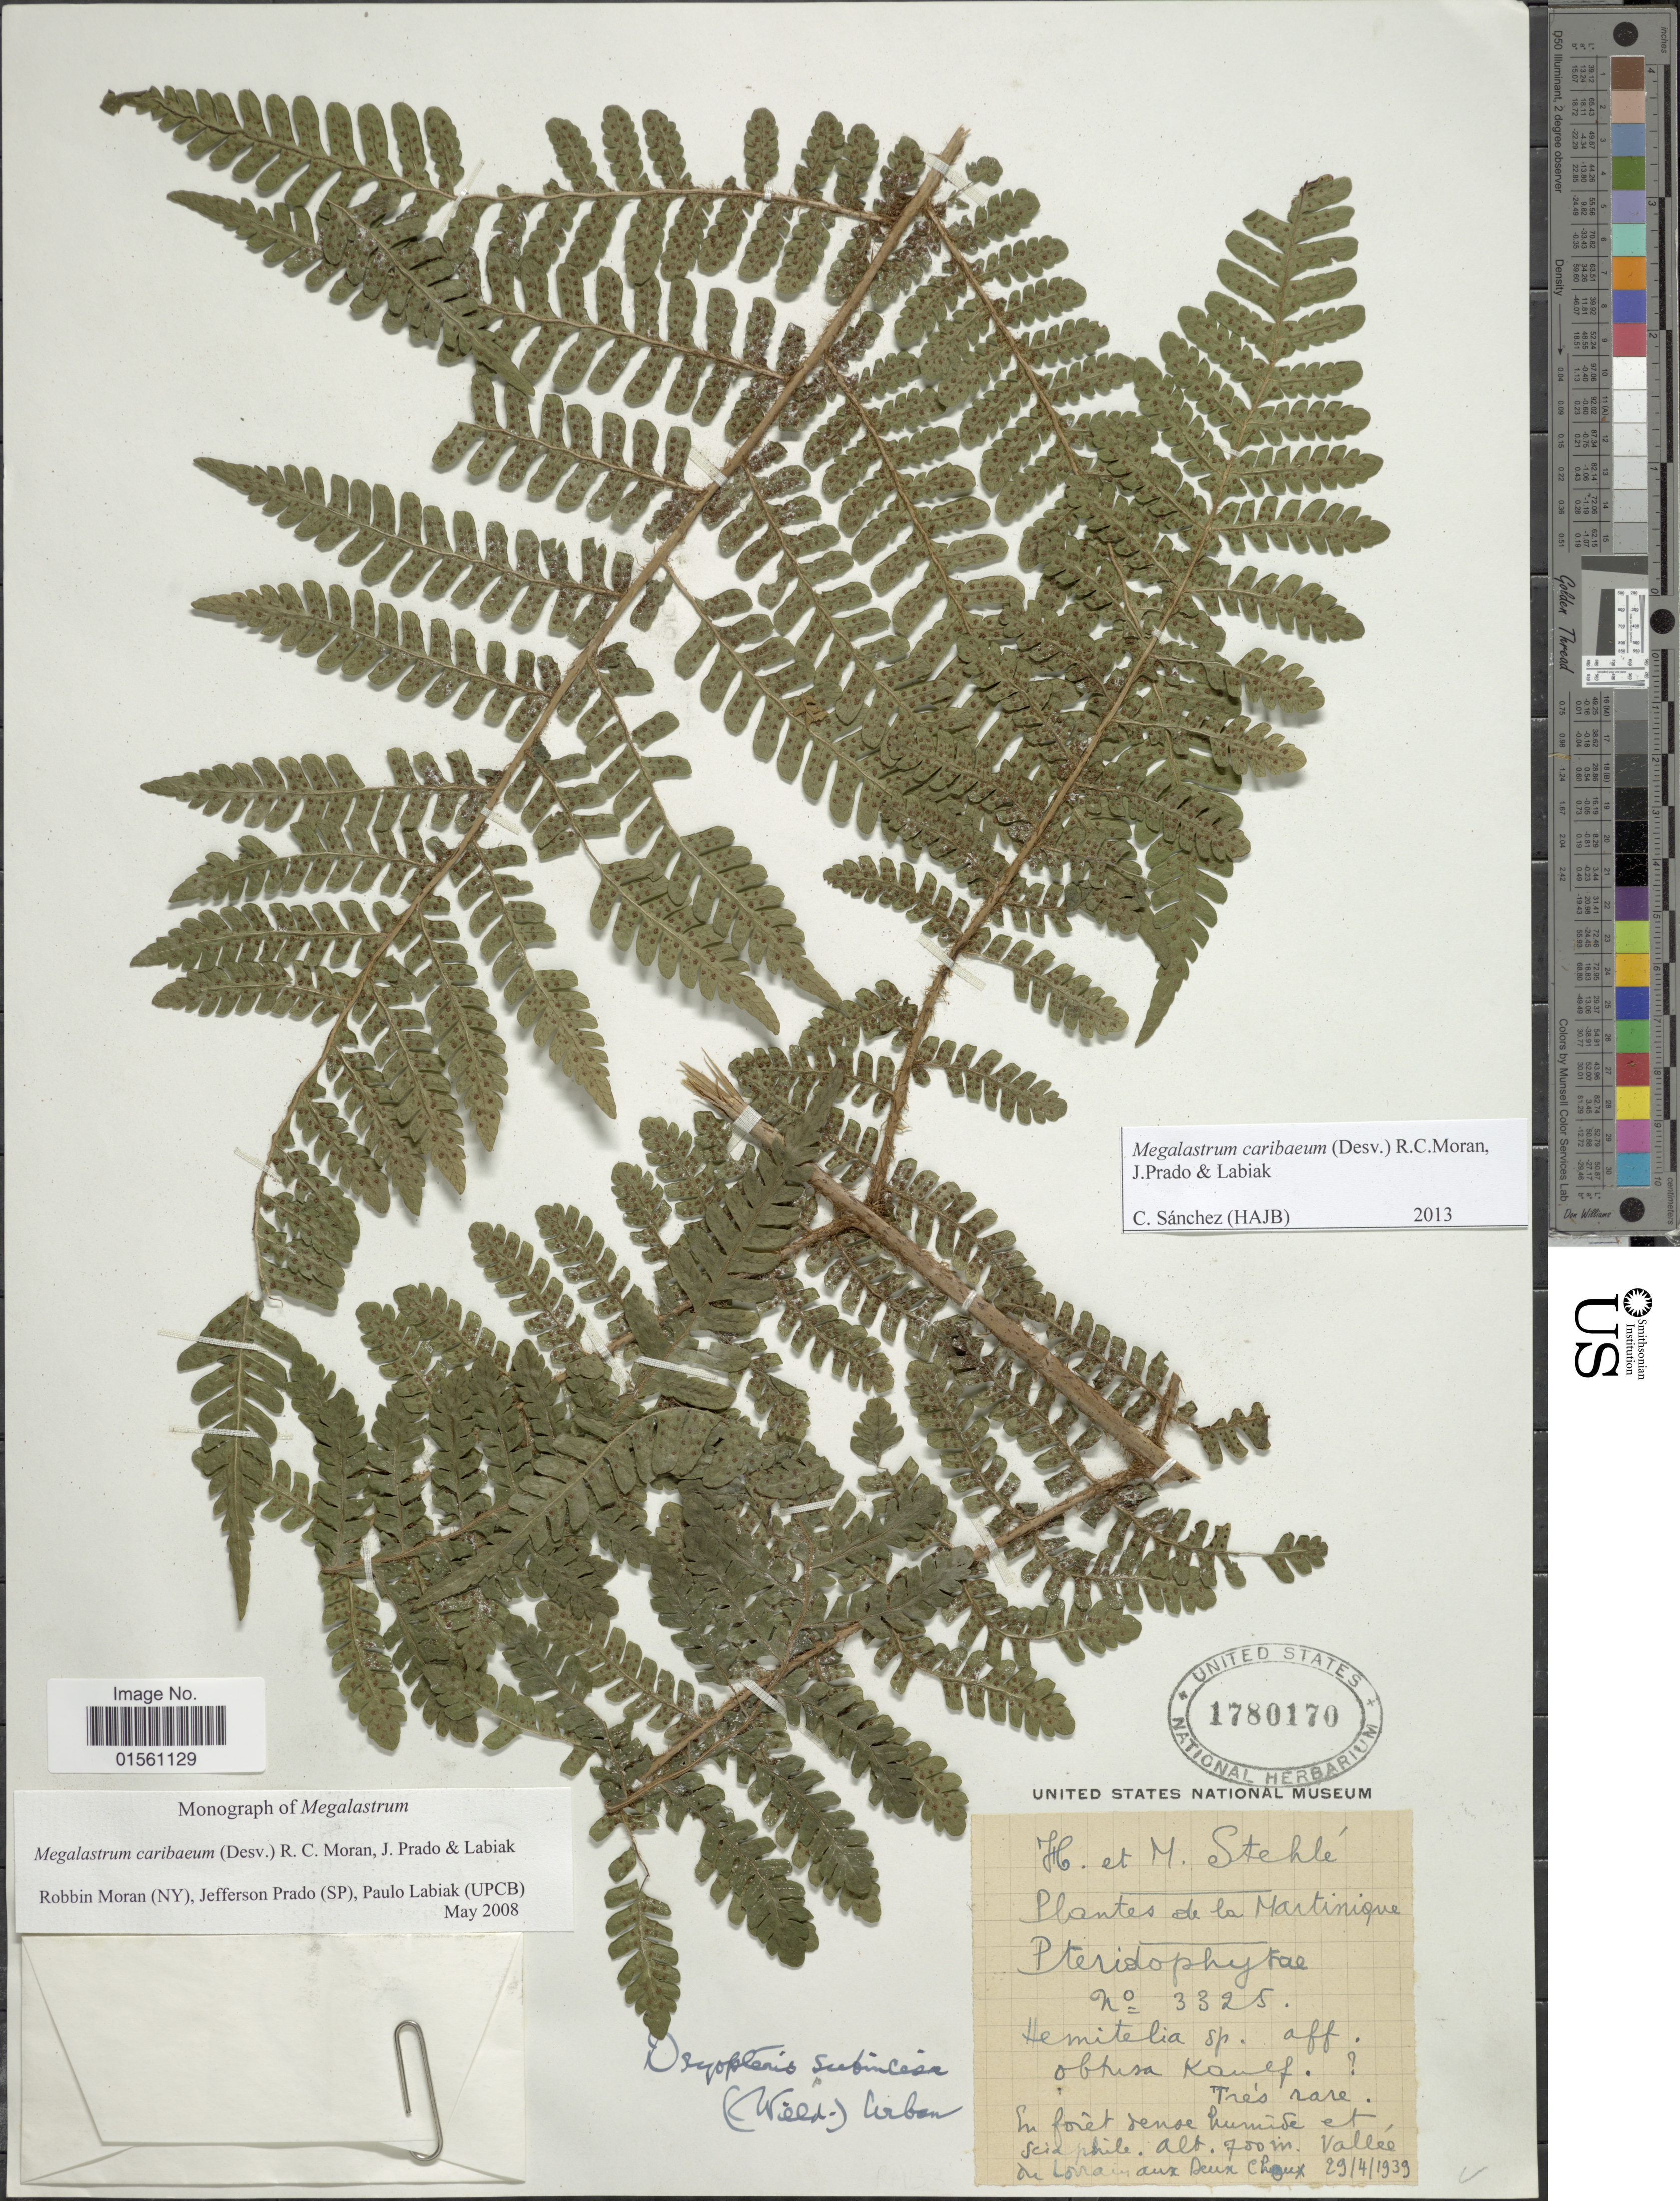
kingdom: Plantae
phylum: Tracheophyta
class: Polypodiopsida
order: Polypodiales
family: Dryopteridaceae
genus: Megalastrum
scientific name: Megalastrum caribaeum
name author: (Desv.) R.C. Moran et al.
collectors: H. Stehlé & M. Stehlé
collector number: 3325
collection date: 1939-04-29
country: Martinique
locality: De la Martinique, Vallee de Lonair aux Deux.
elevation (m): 700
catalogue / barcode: US 1780170